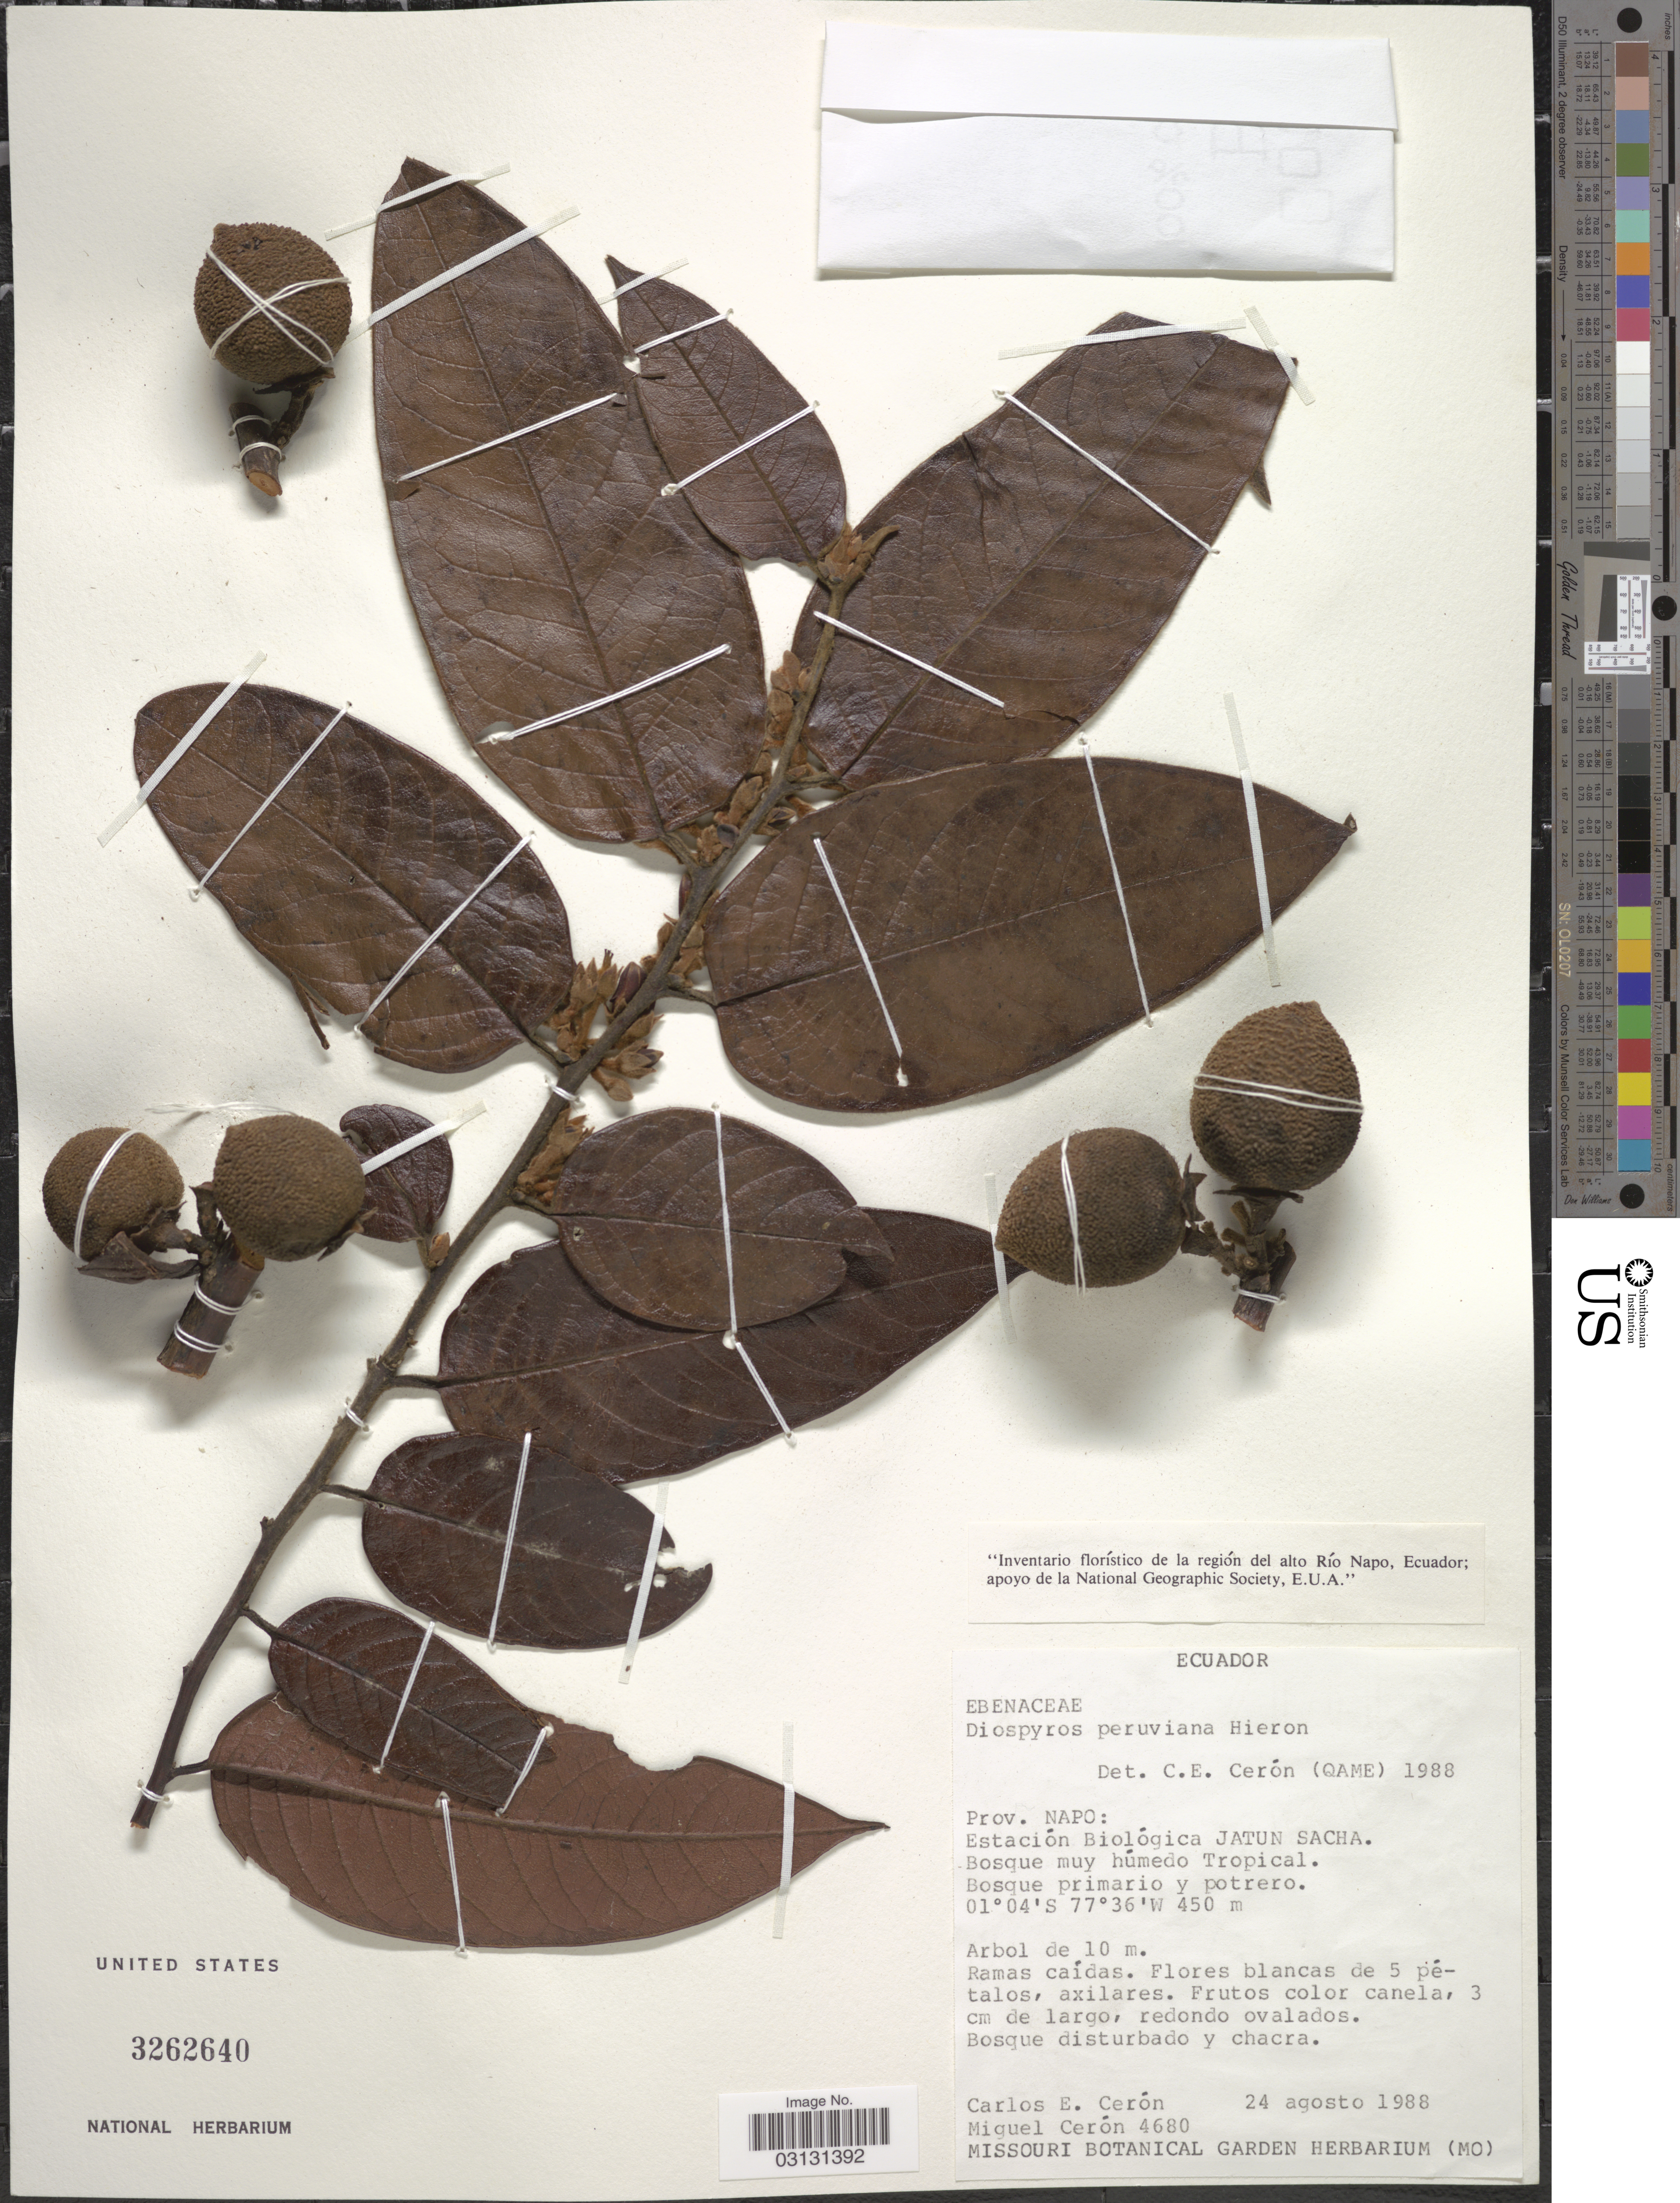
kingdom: Plantae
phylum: Tracheophyta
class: Magnoliopsida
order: Ericales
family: Ebenaceae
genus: Diospyros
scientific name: Diospyros peruviana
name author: Hiern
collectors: C. E. Cerón M. & M. Ceron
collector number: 4680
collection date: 1988-08-24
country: Ecuador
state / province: Napo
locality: Estación Biológica Jatun Sacha.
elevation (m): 450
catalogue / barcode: US 3262640